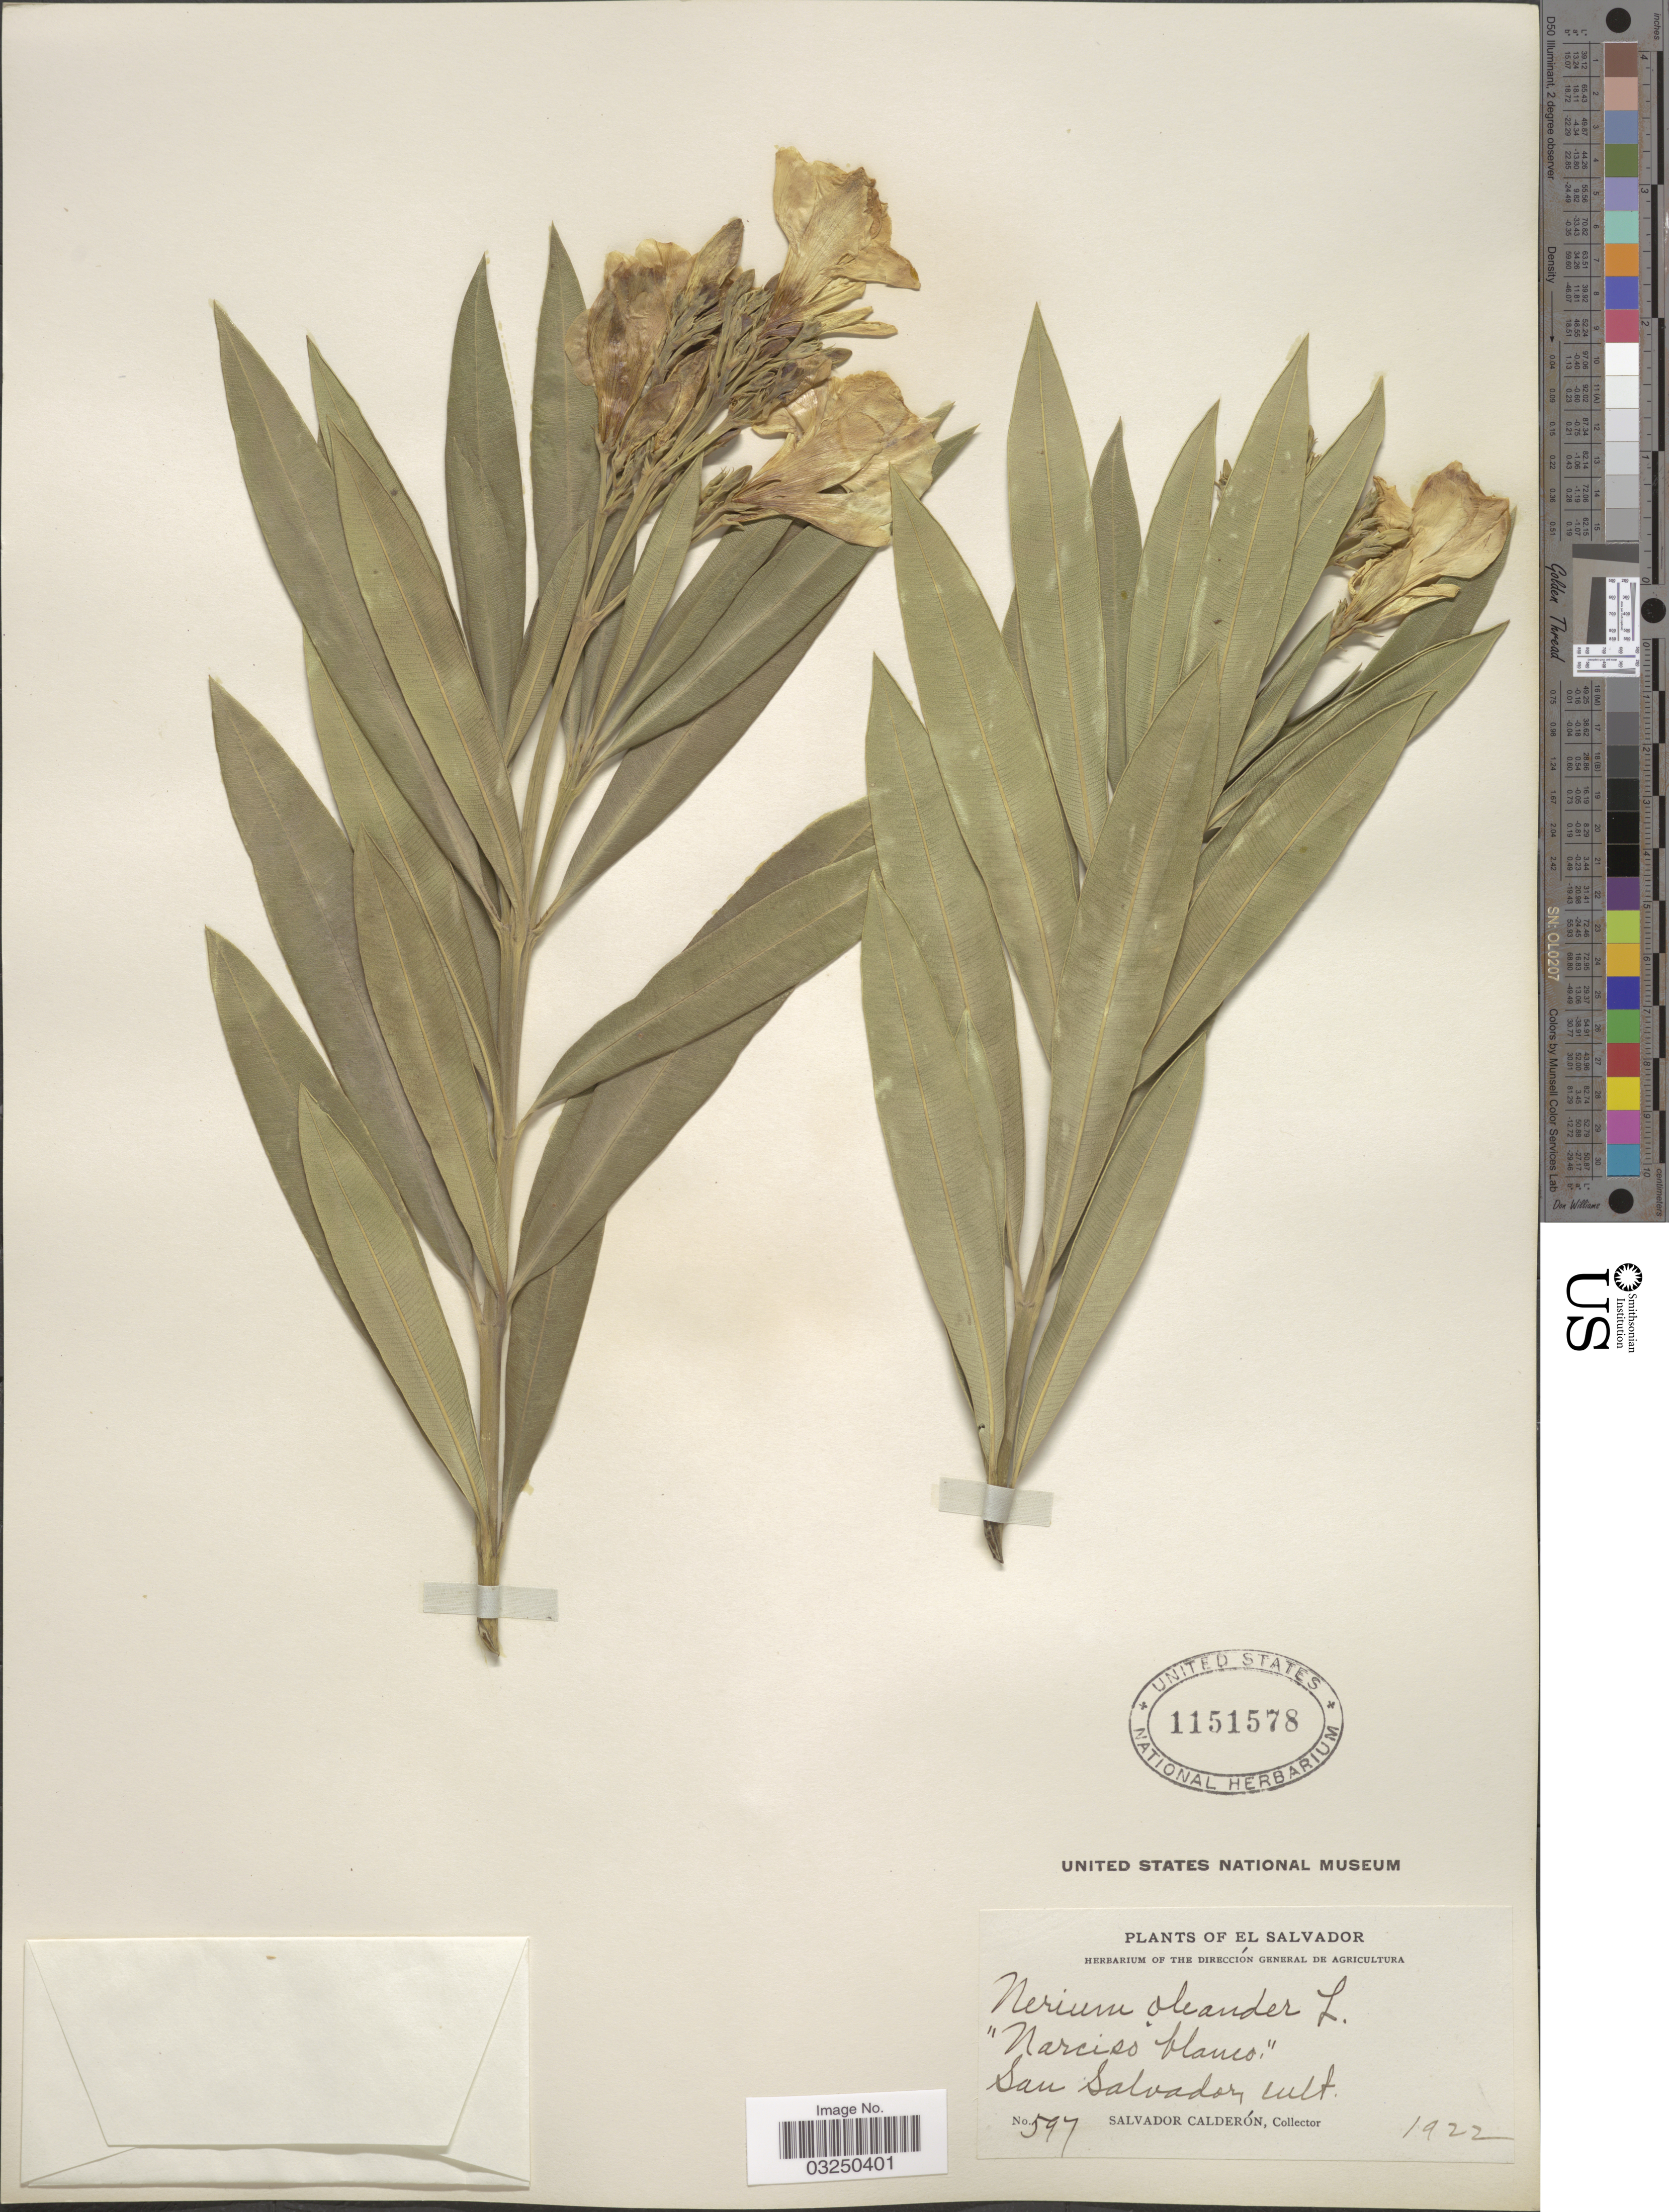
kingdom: Plantae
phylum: Tracheophyta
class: Magnoliopsida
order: Gentianales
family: Apocynaceae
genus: Nerium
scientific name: Nerium oleander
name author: L.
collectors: S. Calderón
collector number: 597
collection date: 1922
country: El Salvador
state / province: San Salvador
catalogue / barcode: US 1151578